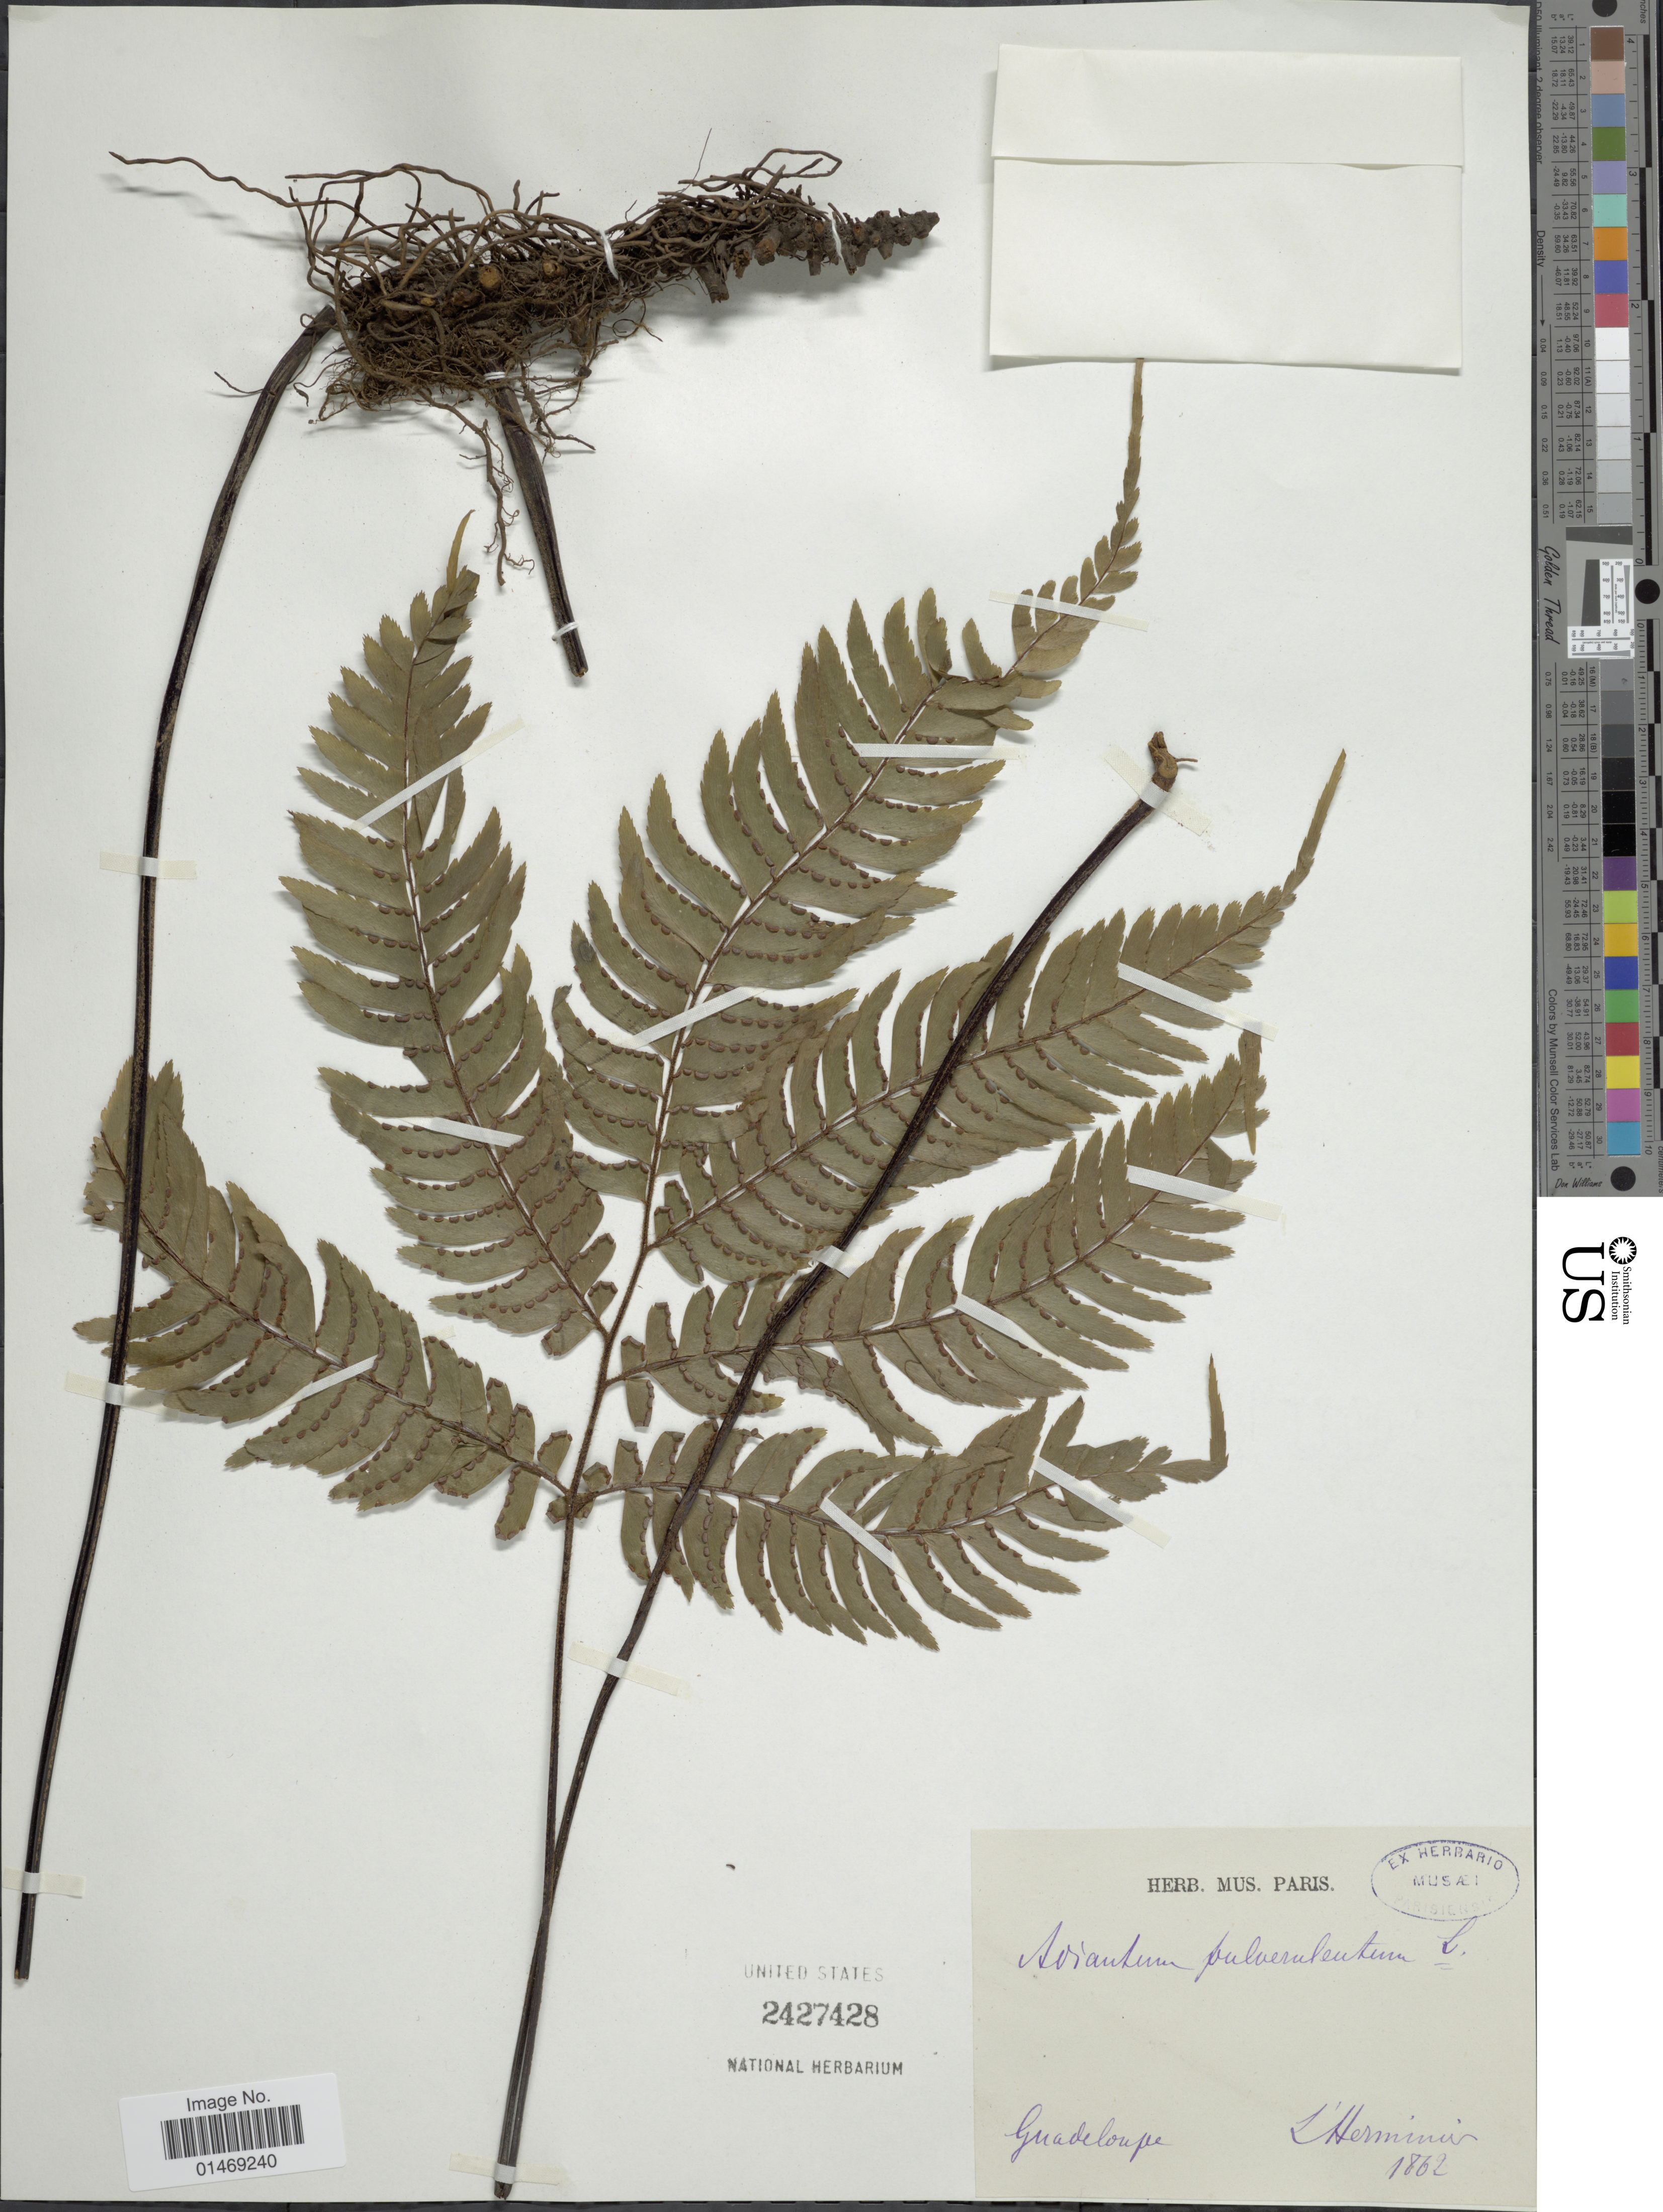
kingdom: Plantae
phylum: Tracheophyta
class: Polypodiopsida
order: Polypodiales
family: Pteridaceae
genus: Adiantum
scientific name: Adiantum pulverulentum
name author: L.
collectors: -. L'Herminier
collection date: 1862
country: Guadeloupe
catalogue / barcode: US 2427428